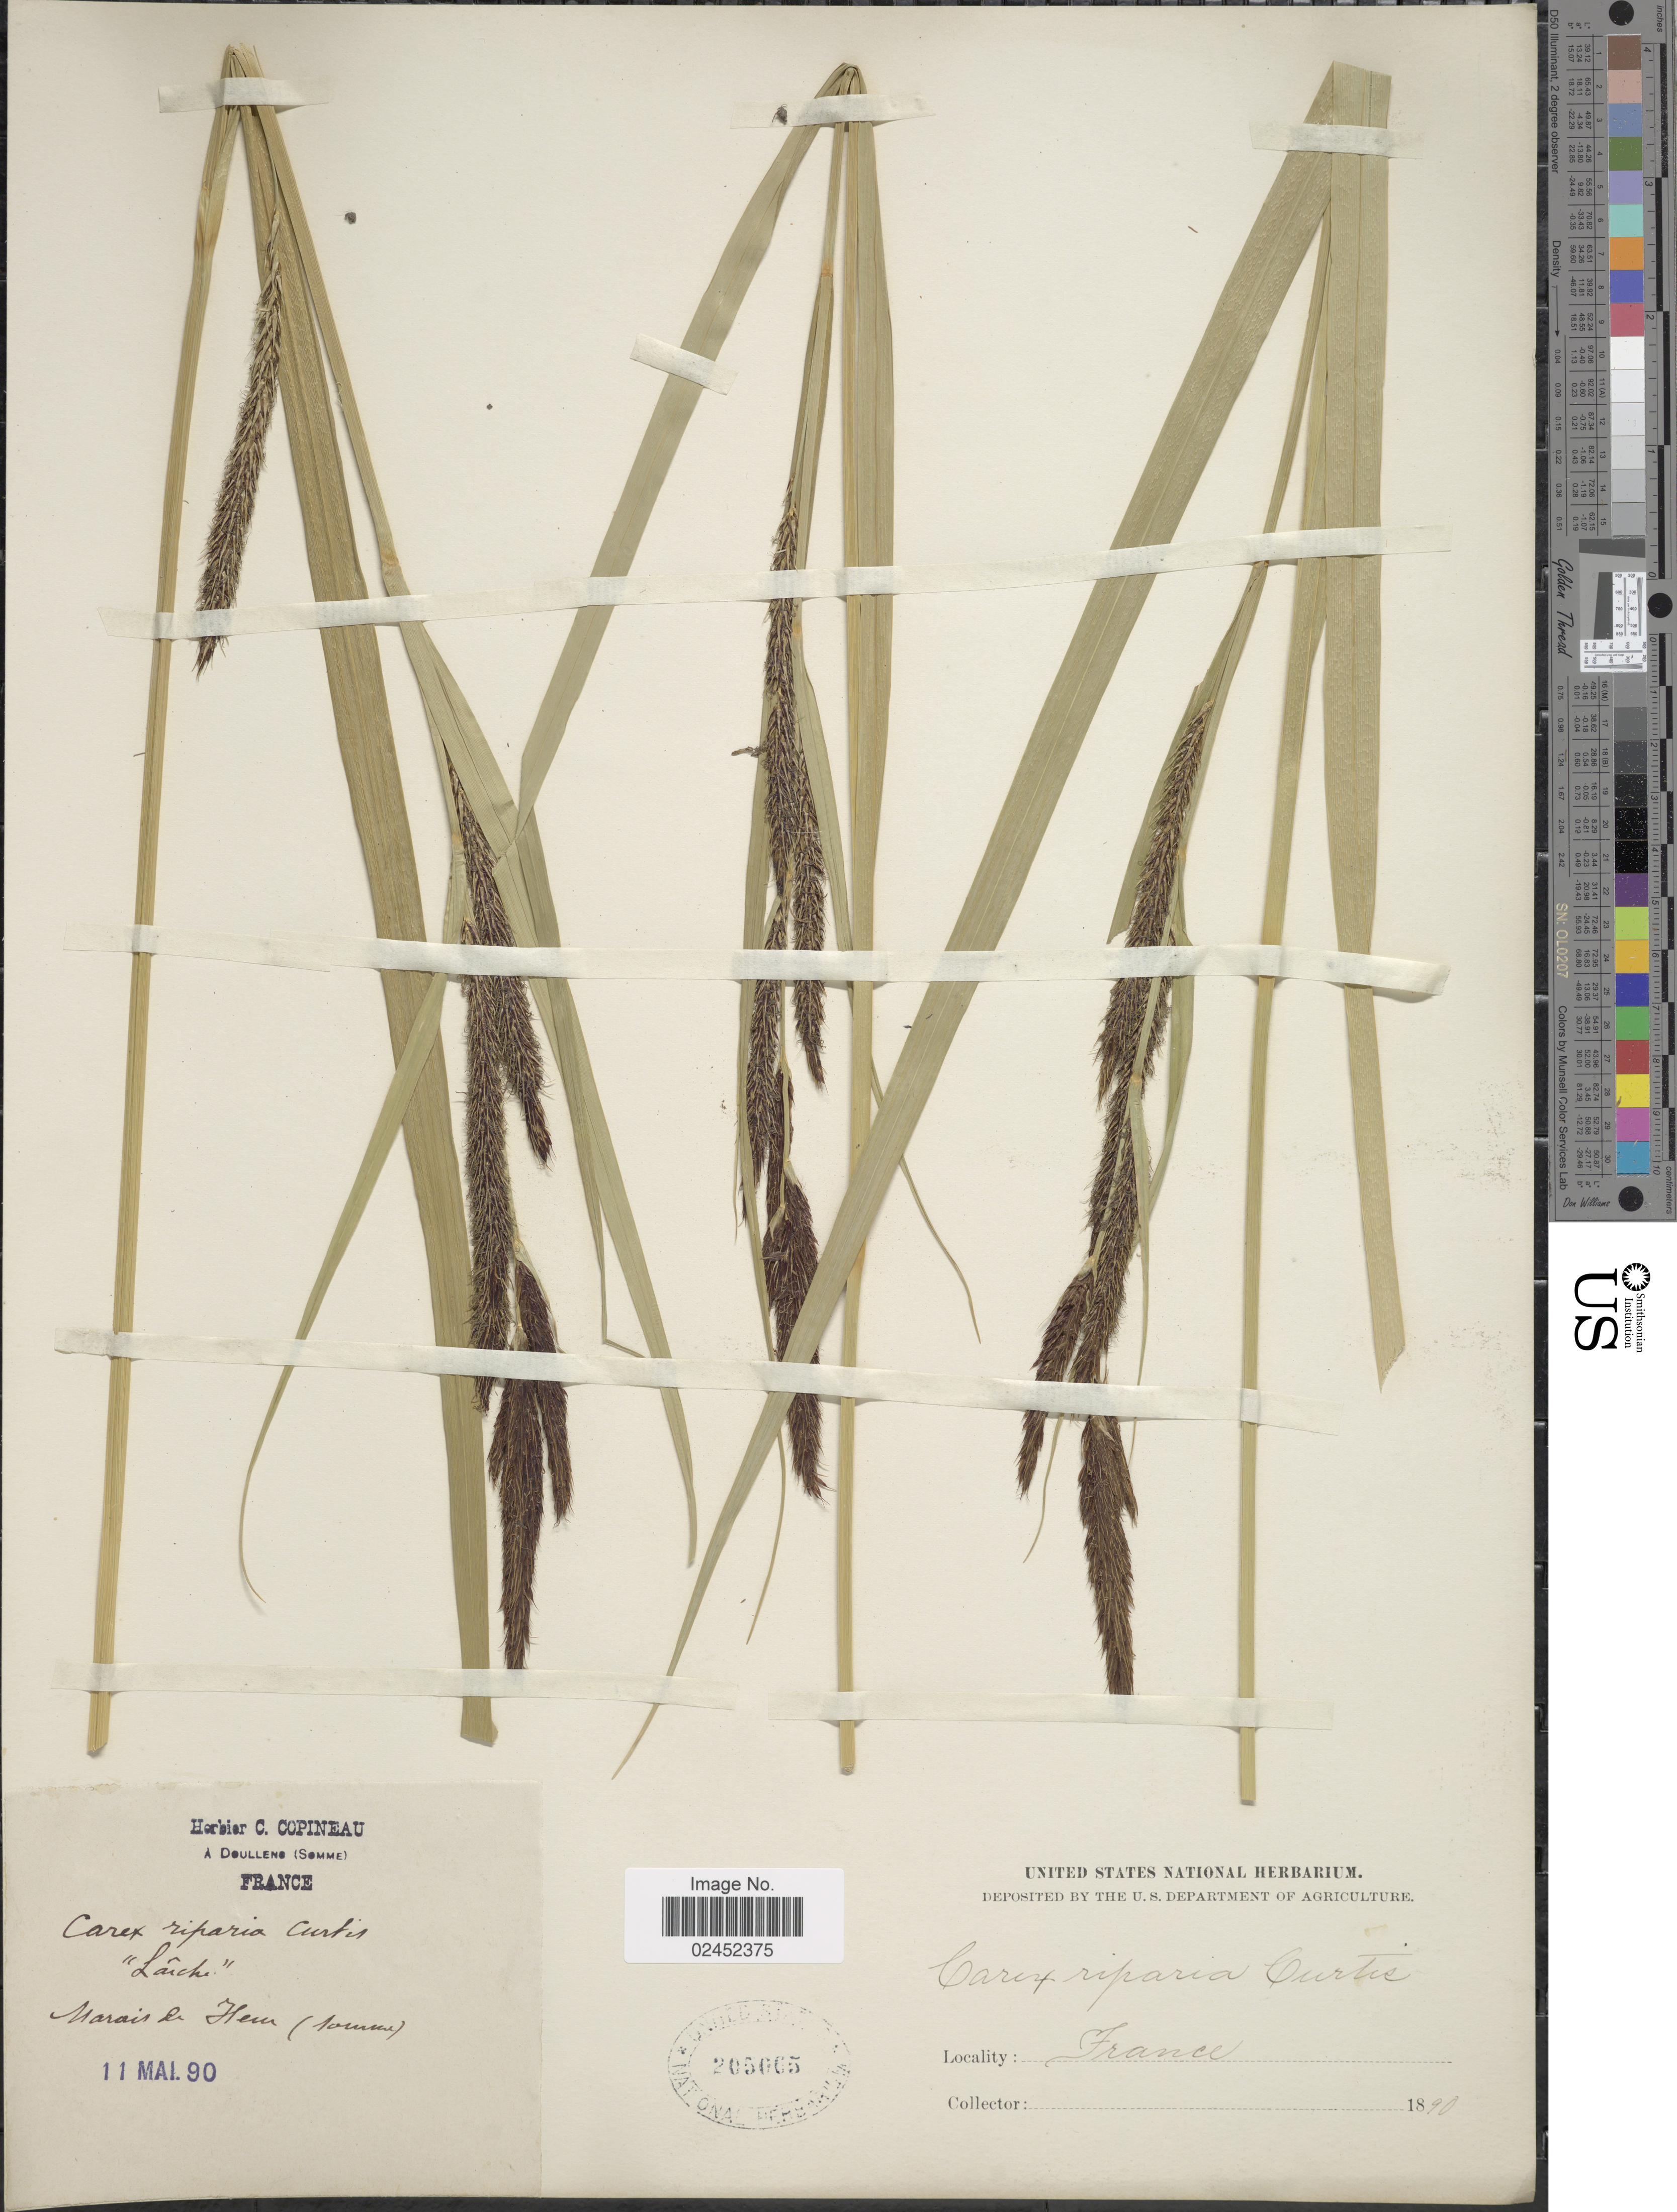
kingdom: Plantae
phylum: Tracheophyta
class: Liliopsida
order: Poales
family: Cyperaceae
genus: Carex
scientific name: Carex riparia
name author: Curtis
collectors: ex herb. C. Copineau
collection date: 1890-05-11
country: France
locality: Marais de Heur (somme)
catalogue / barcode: US 205065